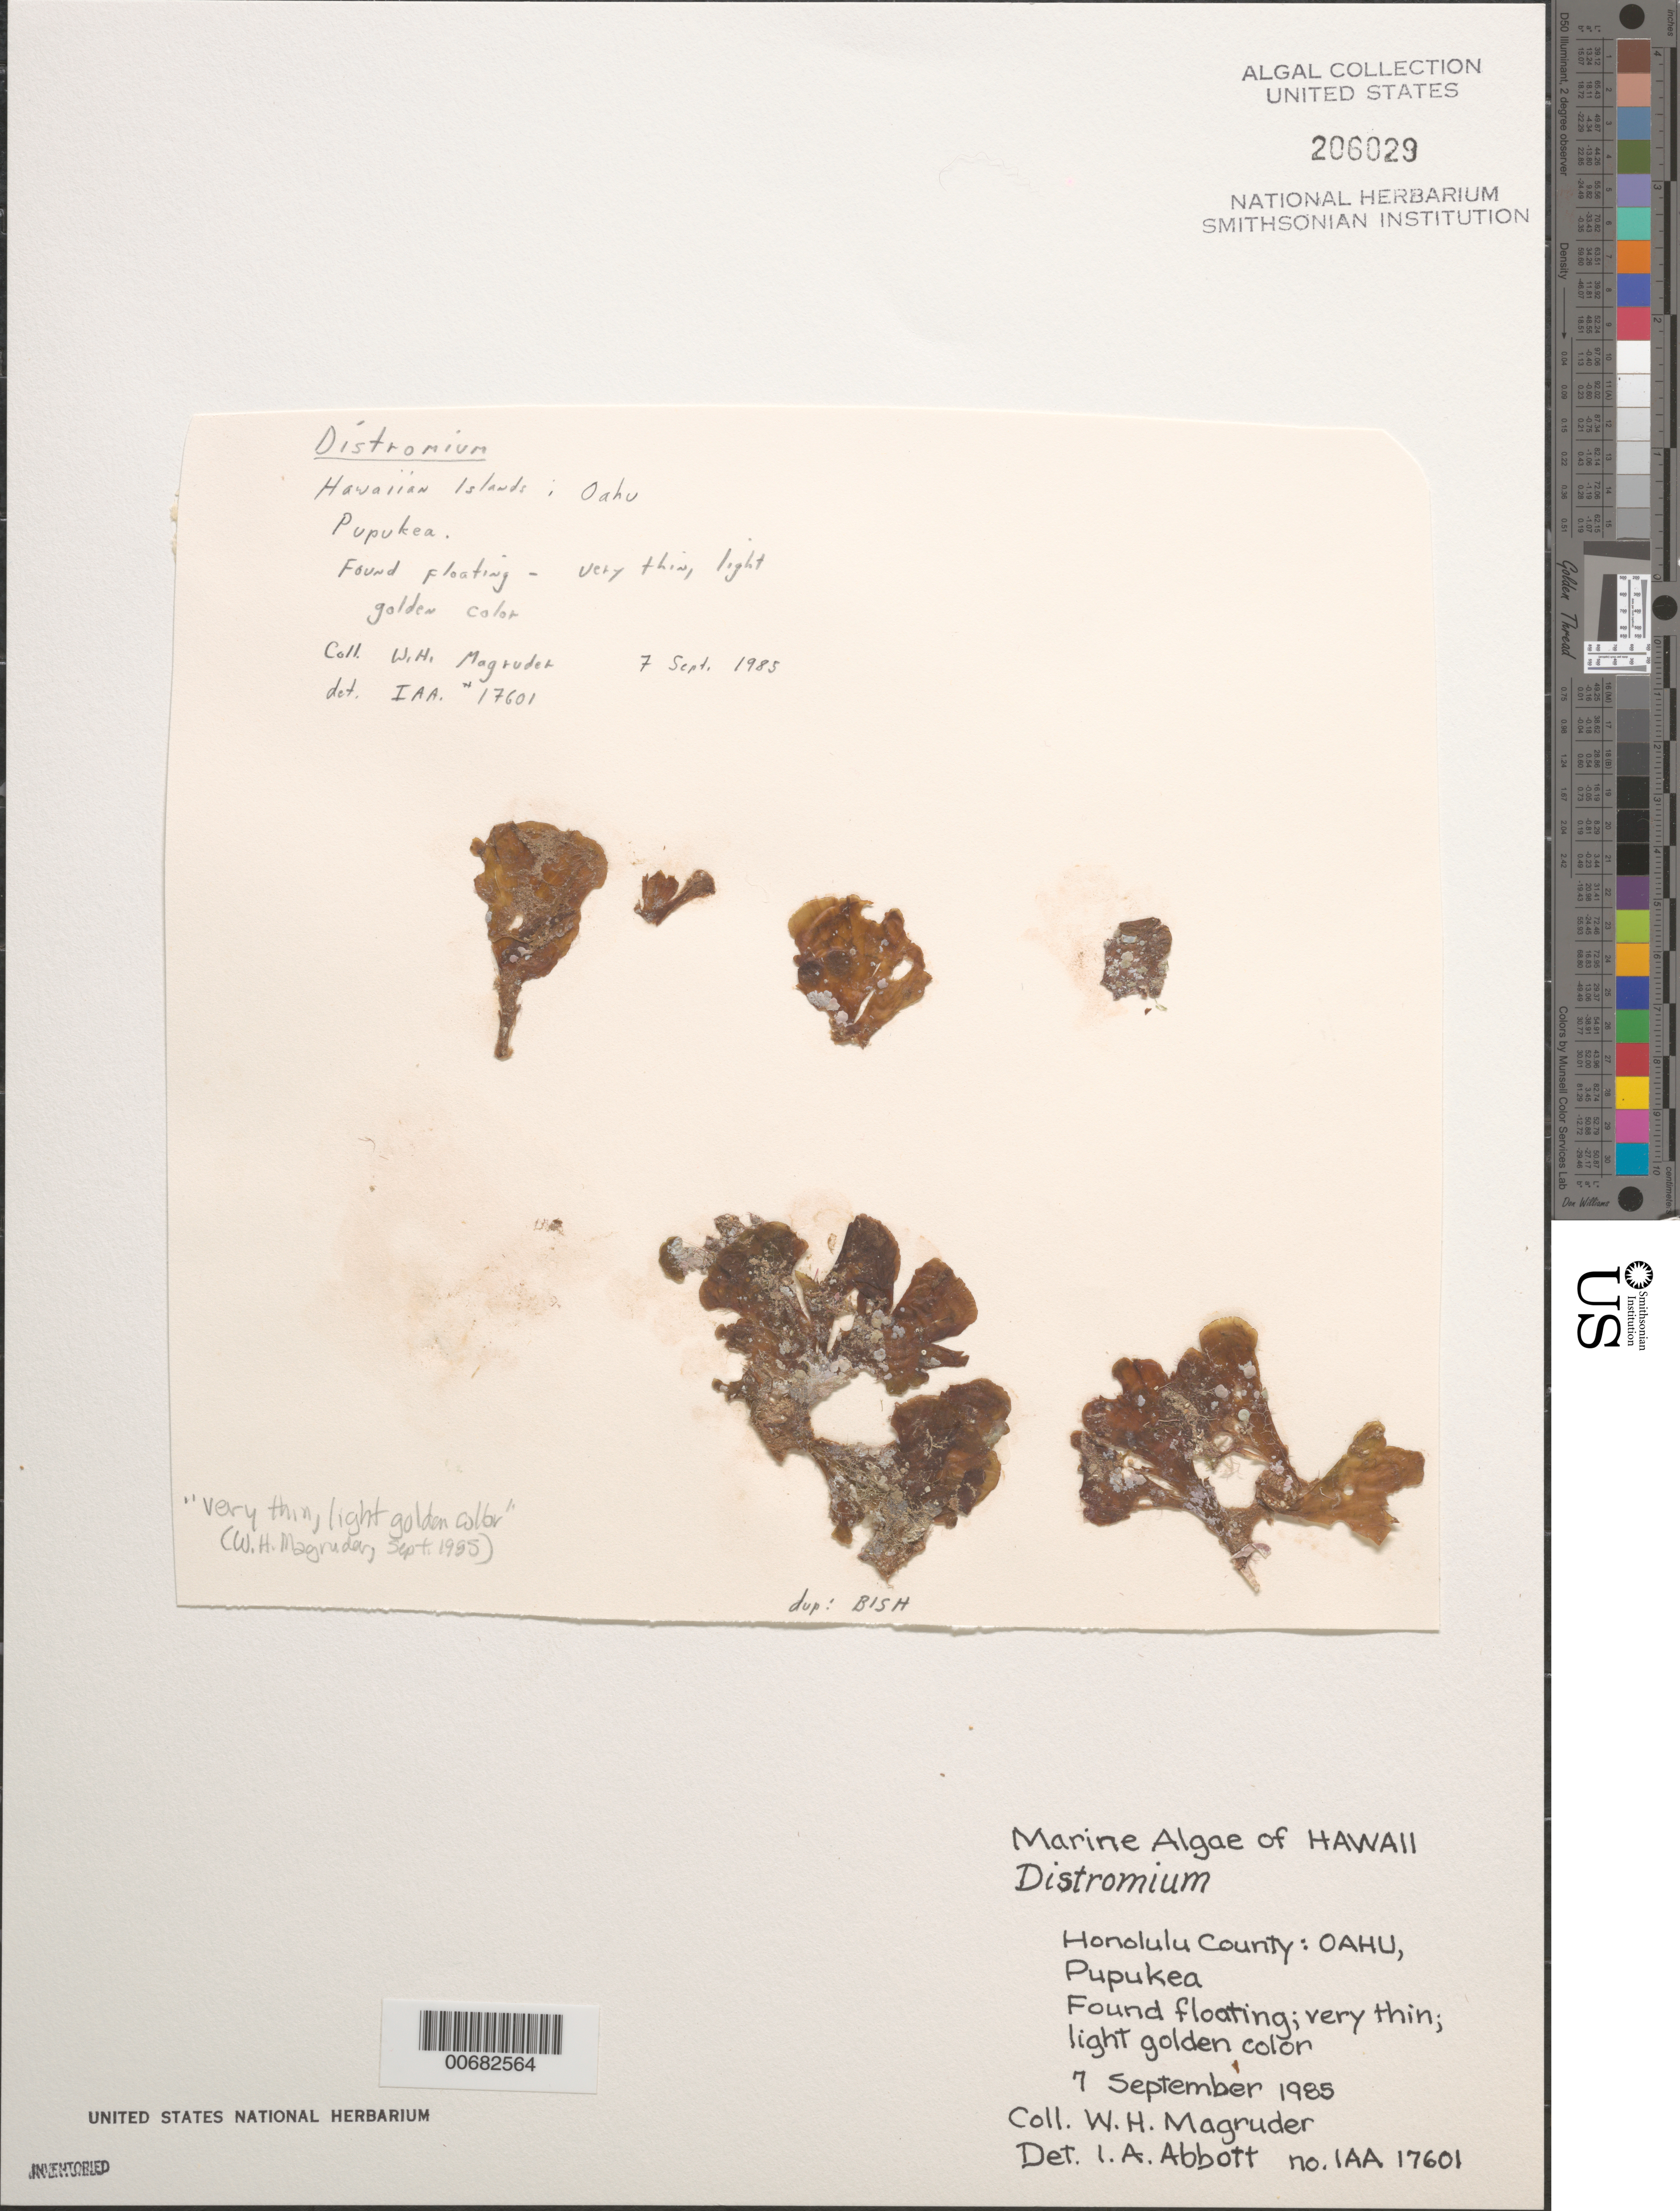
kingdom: Chromista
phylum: Ochrophyta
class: Phaeophyceae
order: Dictyotales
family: Dictyotaceae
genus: Dictyopteris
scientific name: Dictyopteris cokeri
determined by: Abbott, Isabella A.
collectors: W. Magruder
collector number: IAA 17601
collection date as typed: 07 Sep 1985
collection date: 1985-09-07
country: United States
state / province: Hawaii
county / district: Honolulu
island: Oahu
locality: Pupukea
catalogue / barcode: US 206029